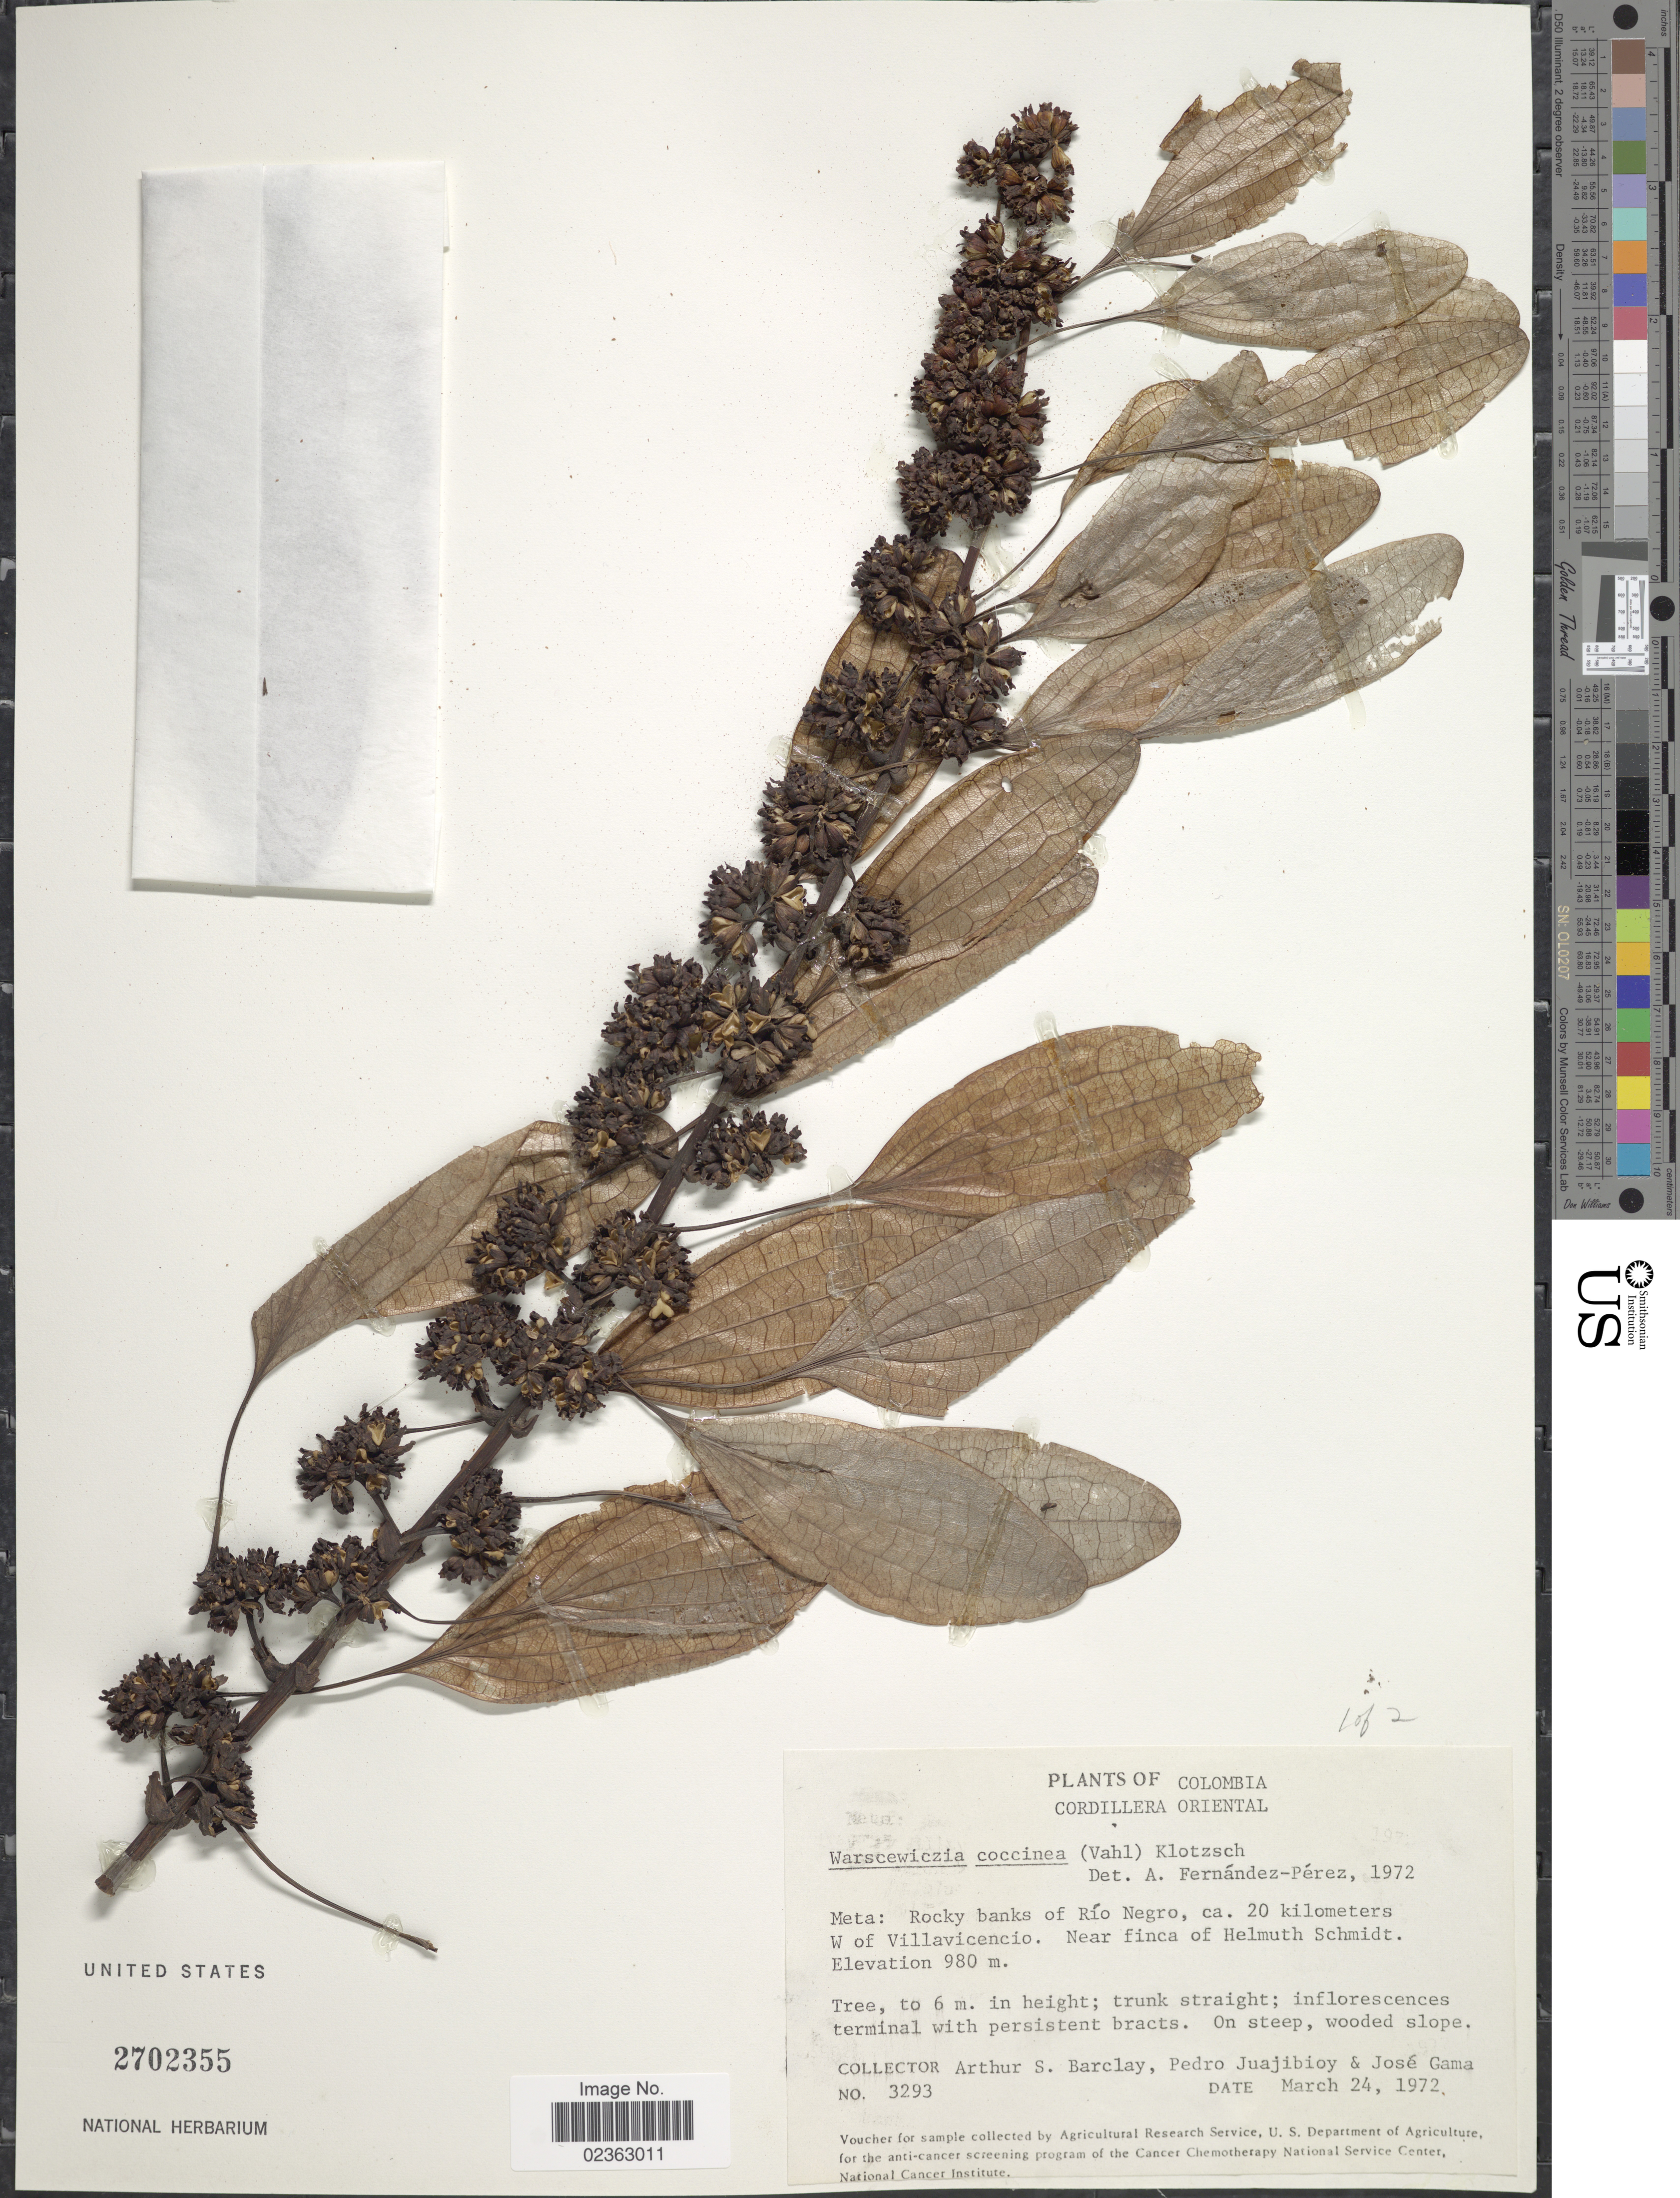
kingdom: Plantae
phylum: Tracheophyta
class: Magnoliopsida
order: Gentianales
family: Rubiaceae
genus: Warszewiczia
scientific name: Warszewiczia coccinea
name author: (Vahl) Klotzsch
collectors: A. S. Barclay, P. Juajibioy & J. Gama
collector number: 3293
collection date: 1972-03-24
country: Colombia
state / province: Meta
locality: Cordillera Oriental, rocky banks of Rio Negro, ca. 20 kilometers W of Villavicencio, near finca of Helmuth Schmidt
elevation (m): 980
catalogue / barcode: US 2702355